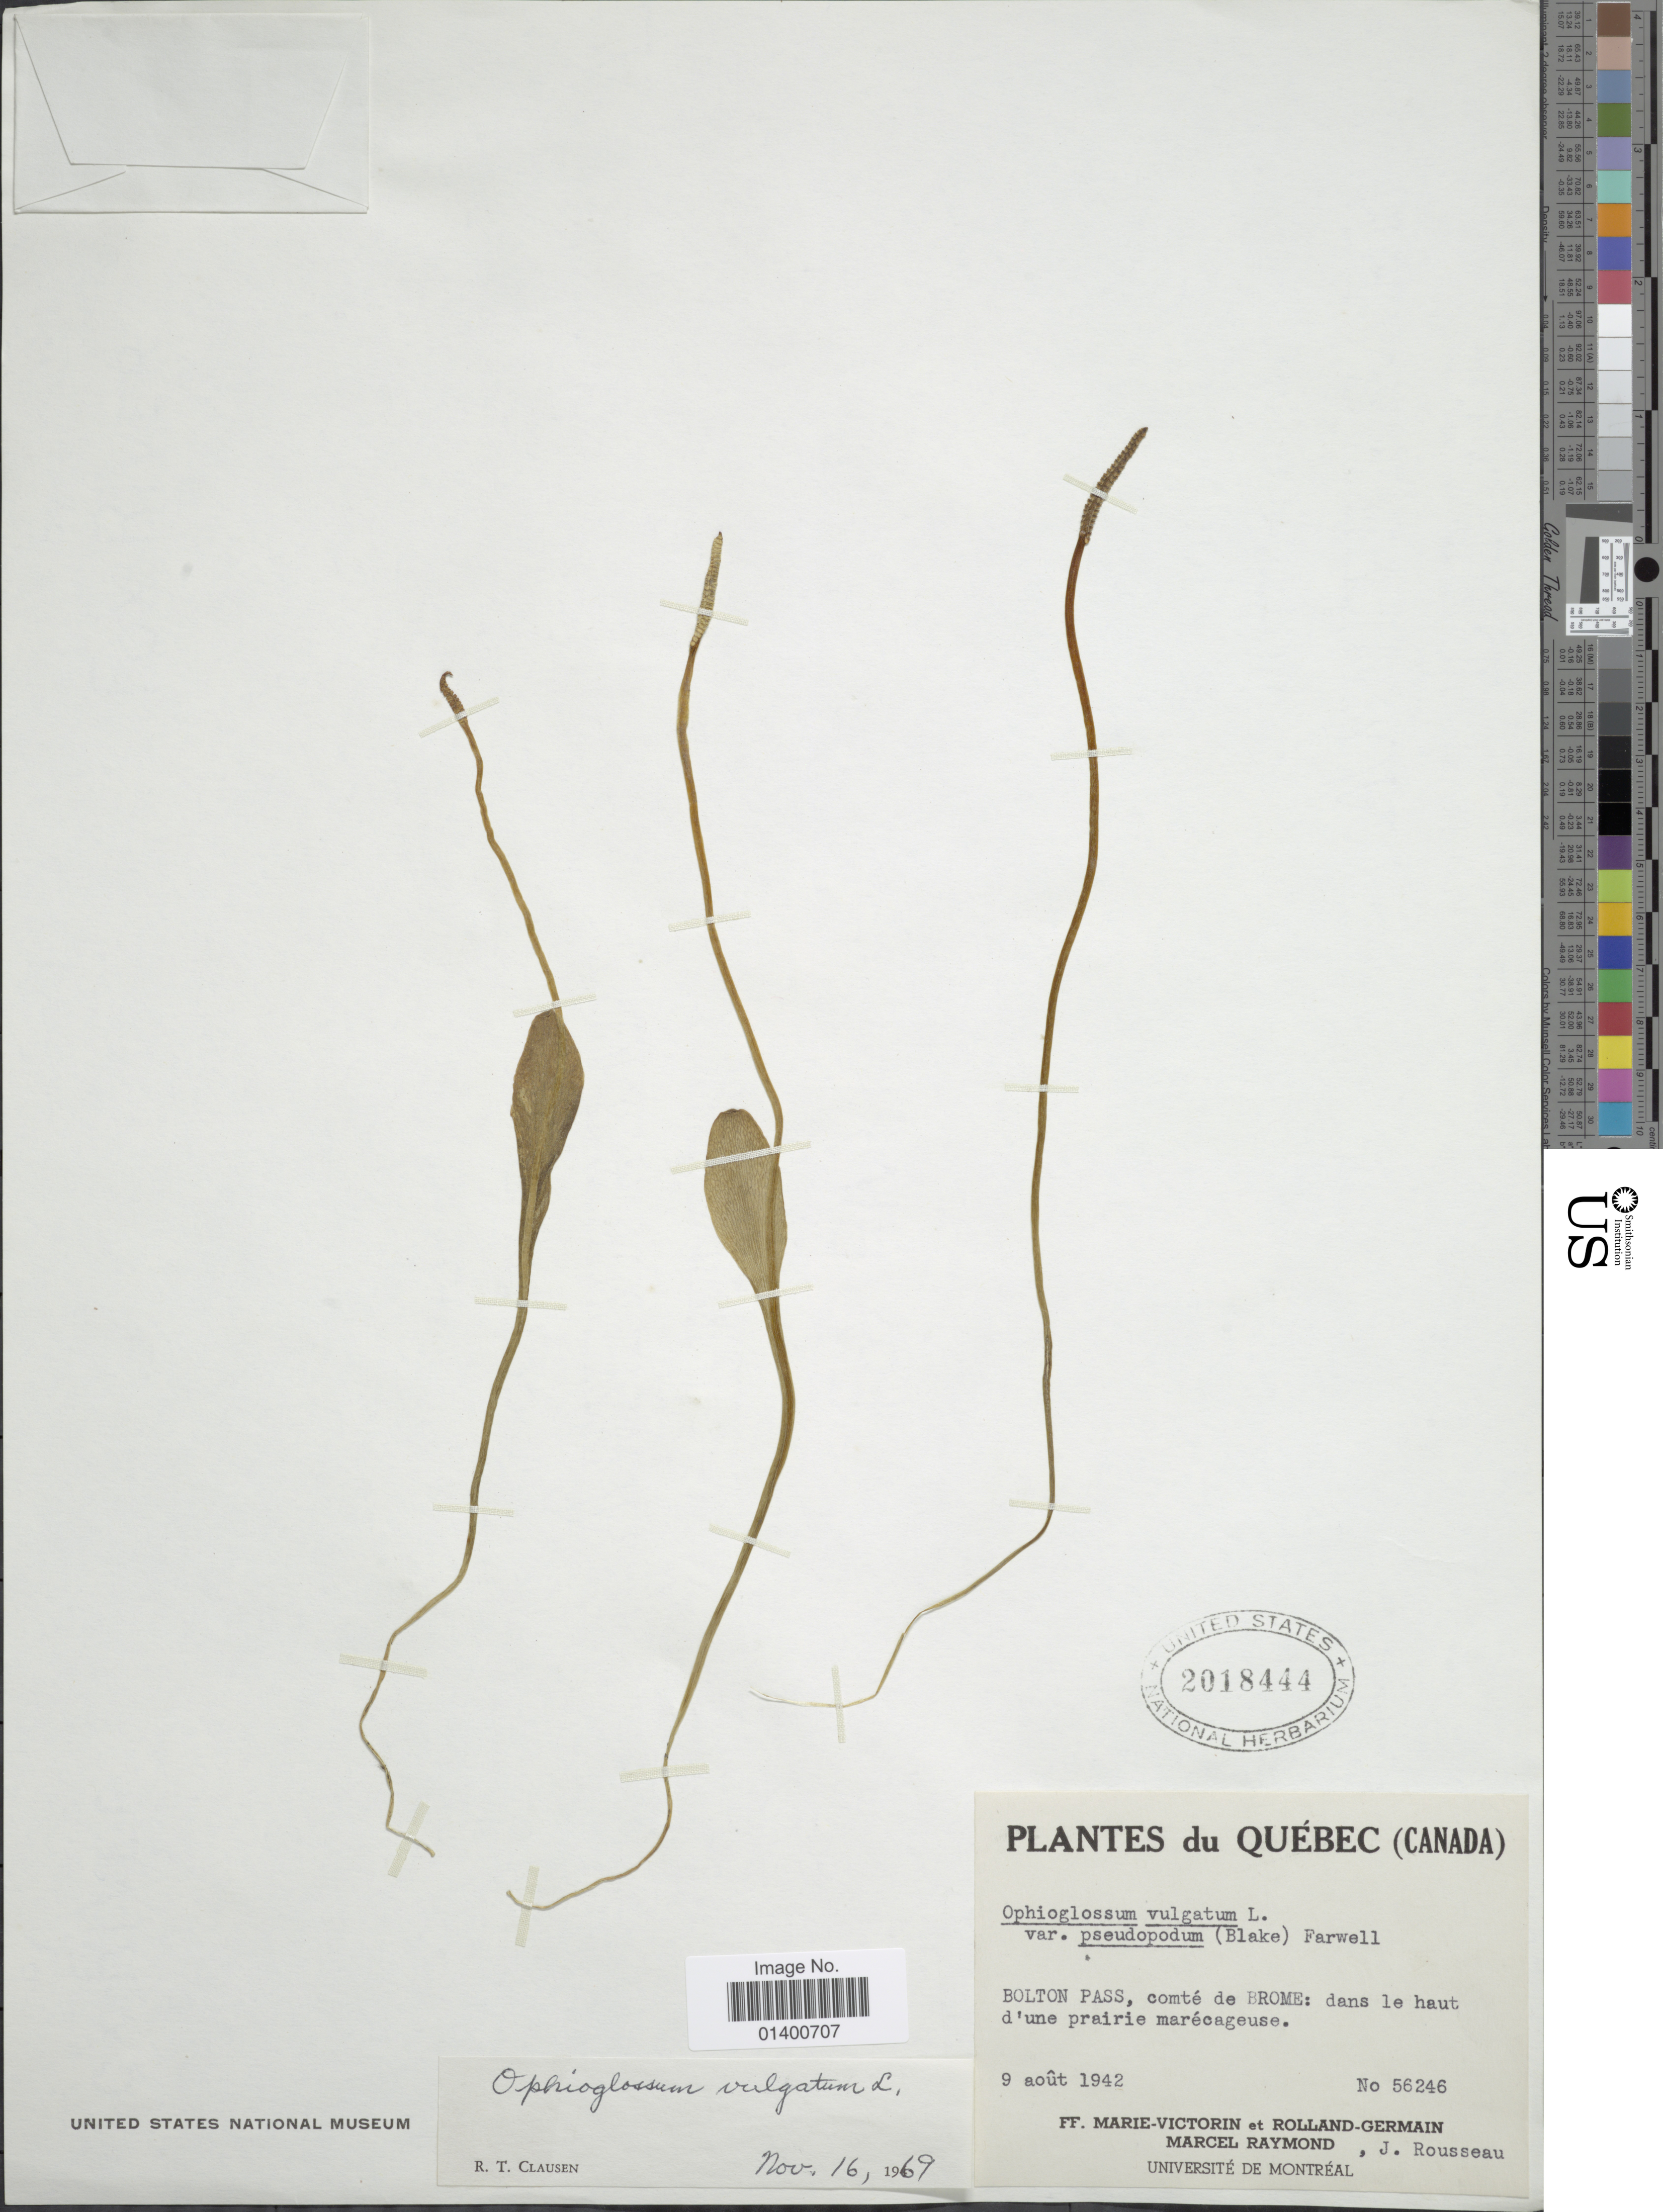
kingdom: Plantae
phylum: Tracheophyta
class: Polypodiopsida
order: Ophioglossales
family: Ophioglossaceae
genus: Ophioglossum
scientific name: Ophioglossum vulgatum var. pseudopodum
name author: (S.F. Blake) Farw.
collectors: Fr. Marie-Victorin, Rolland-Germain & M. Raymond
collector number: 56246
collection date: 1942-08-09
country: Canada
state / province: Quebec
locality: Bolton Pass, comte de Brome: dans le haut d'une prairie marécageuse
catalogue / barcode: US 2018444